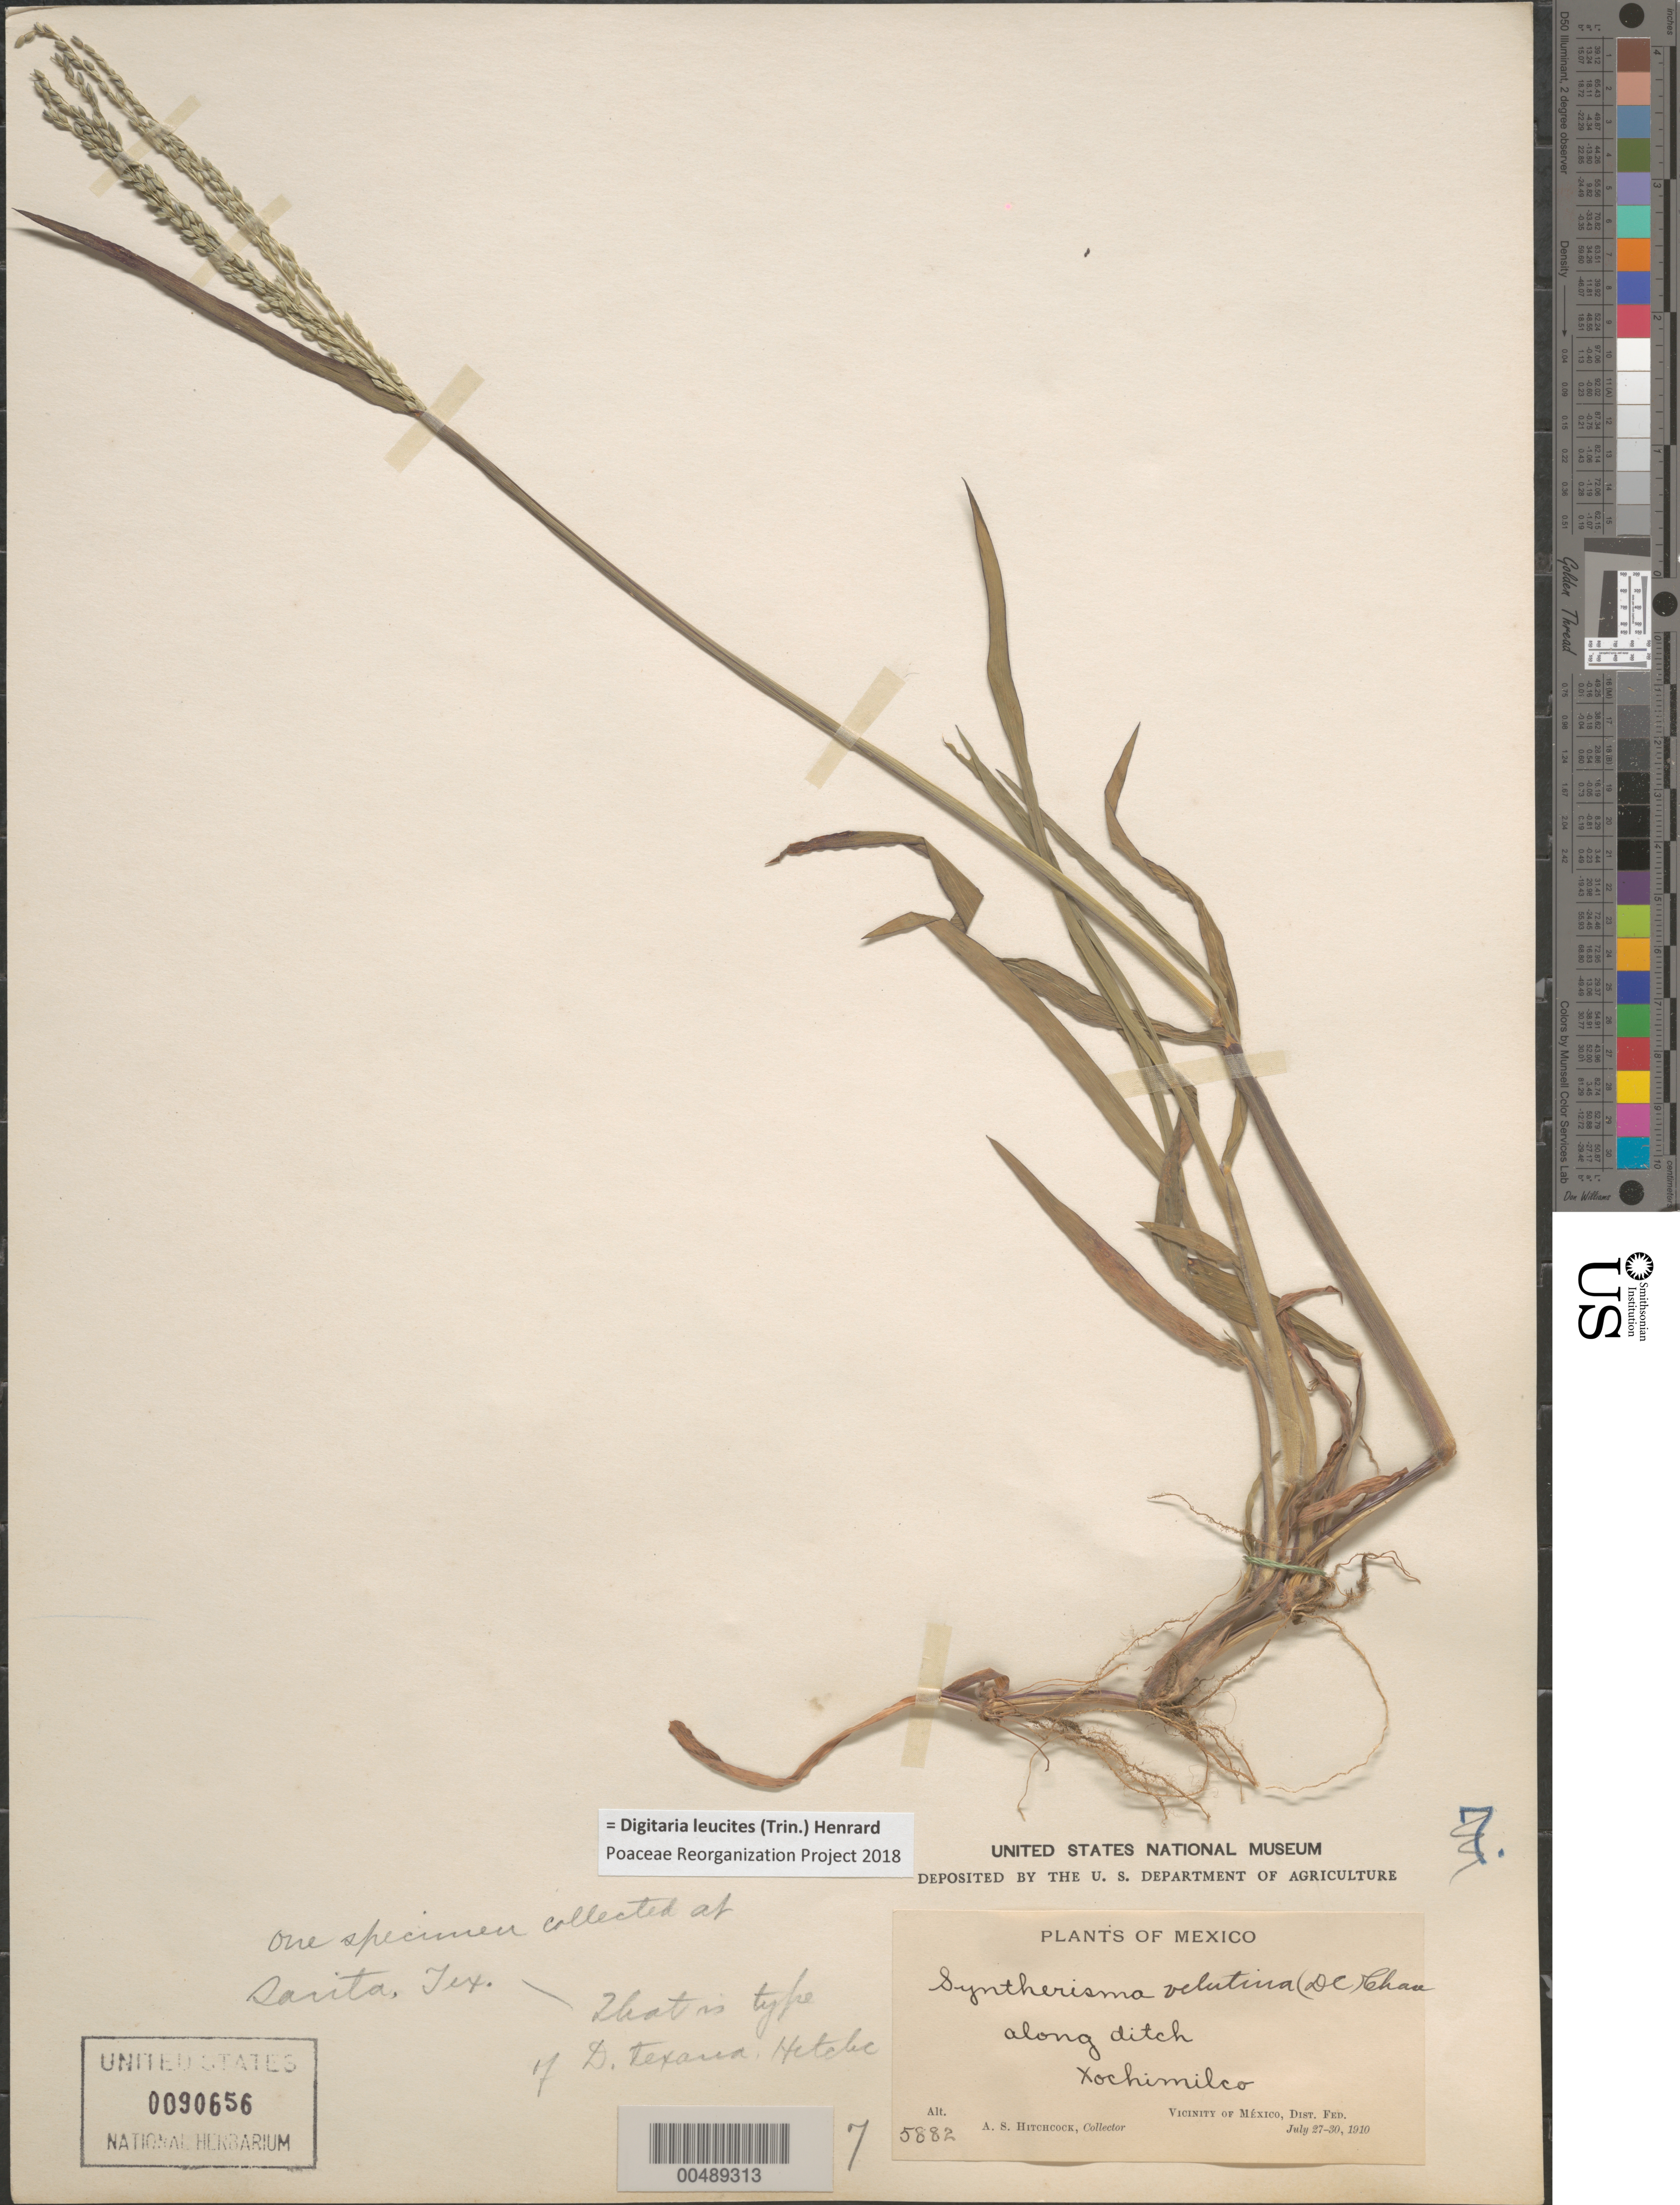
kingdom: Plantae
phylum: Tracheophyta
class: Liliopsida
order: Poales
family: Poaceae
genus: Digitaria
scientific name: Digitaria leucites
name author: (Trin.) Henr.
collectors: A. S. Hitchcock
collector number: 5882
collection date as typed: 27 Jul 1910 to 30 Jul 1910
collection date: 1910-07-27/1910-07-30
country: Mexico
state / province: Distrito Federal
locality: Vicinity of México, Xochimilco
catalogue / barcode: US 90656